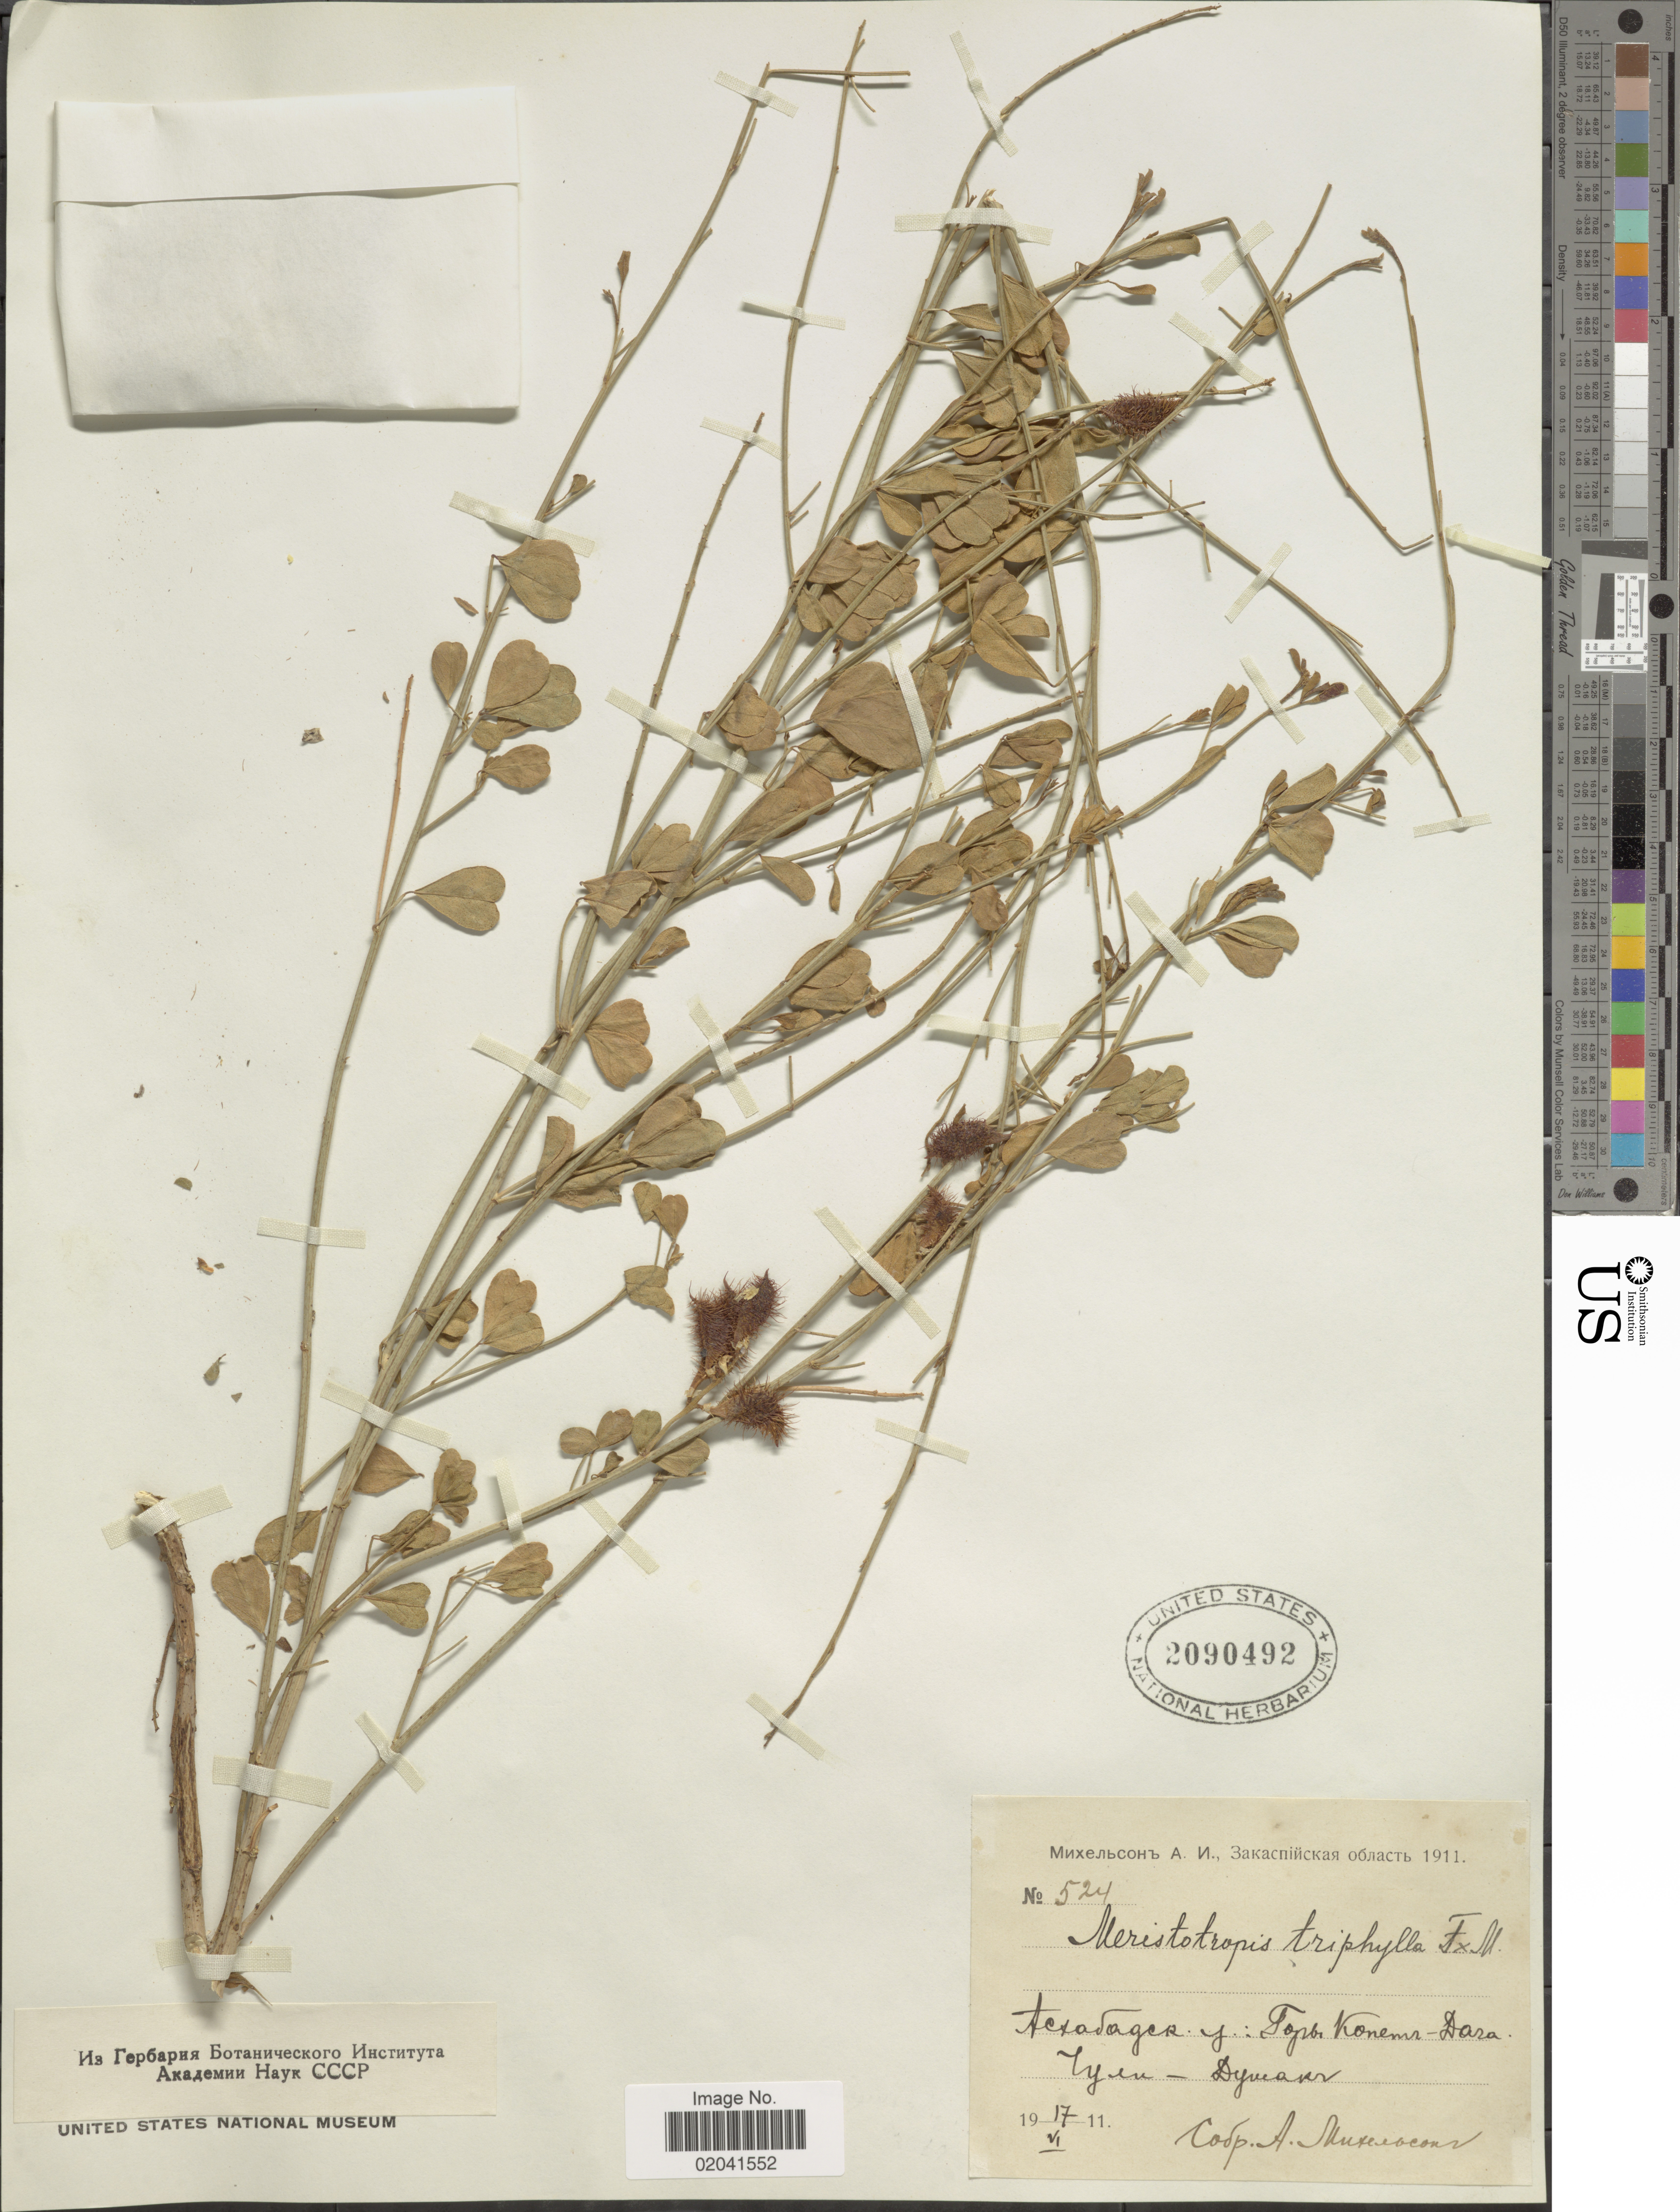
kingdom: Plantae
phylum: Tracheophyta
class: Magnoliopsida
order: Fabales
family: Fabaceae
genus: Glycyrrhiza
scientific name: Glycyrrhiza triphylla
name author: Fisch. & C.A. Mey.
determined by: Strong, Mark T., (BOT), Smithsonian Institution - National Museum of Natural History (UNITED STATES)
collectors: A. Mikhelson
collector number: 524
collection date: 1911-06-17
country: Turkmenistan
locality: Chuli-Dushakg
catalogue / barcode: US 2090492